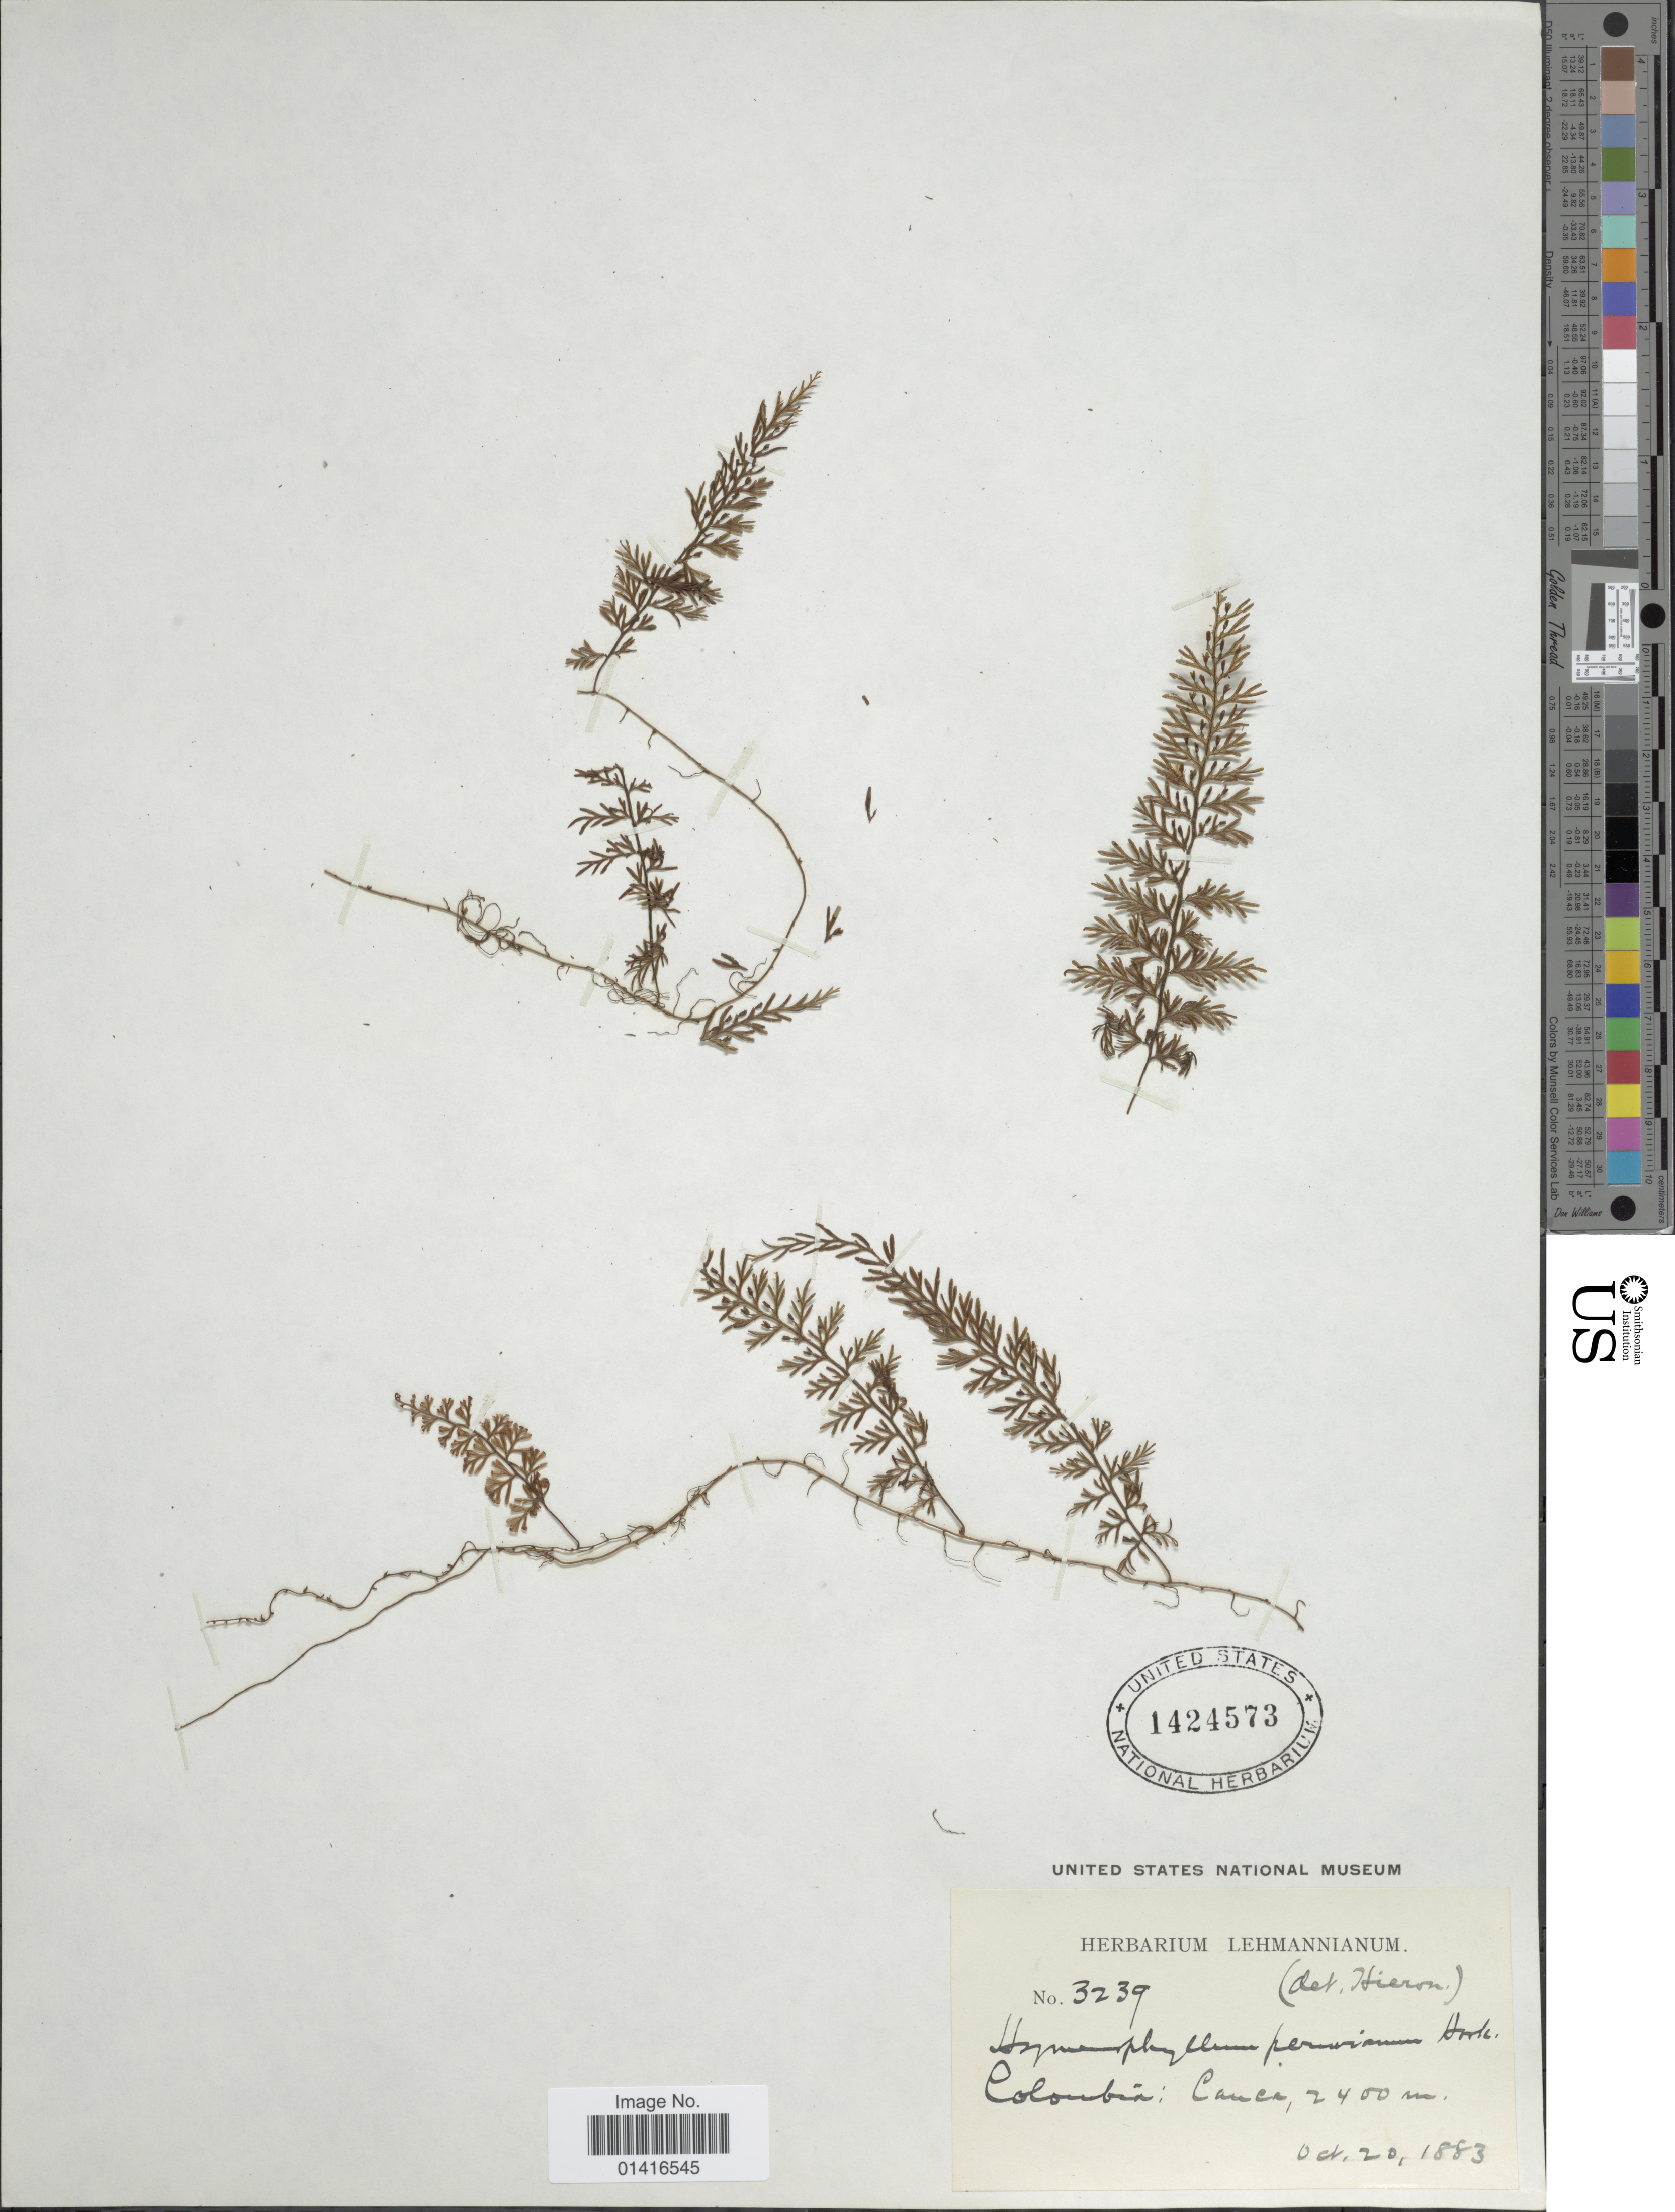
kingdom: Plantae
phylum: Tracheophyta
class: Polypodiopsida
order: Hymenophyllales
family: Hymenophyllaceae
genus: Hymenophyllum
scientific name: Hymenophyllum peruvianum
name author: Hook. & Grev.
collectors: ex herb. Lehmannianum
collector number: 3239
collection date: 1883-10-20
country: Colombia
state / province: Cauca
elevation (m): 2400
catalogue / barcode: US 1424573